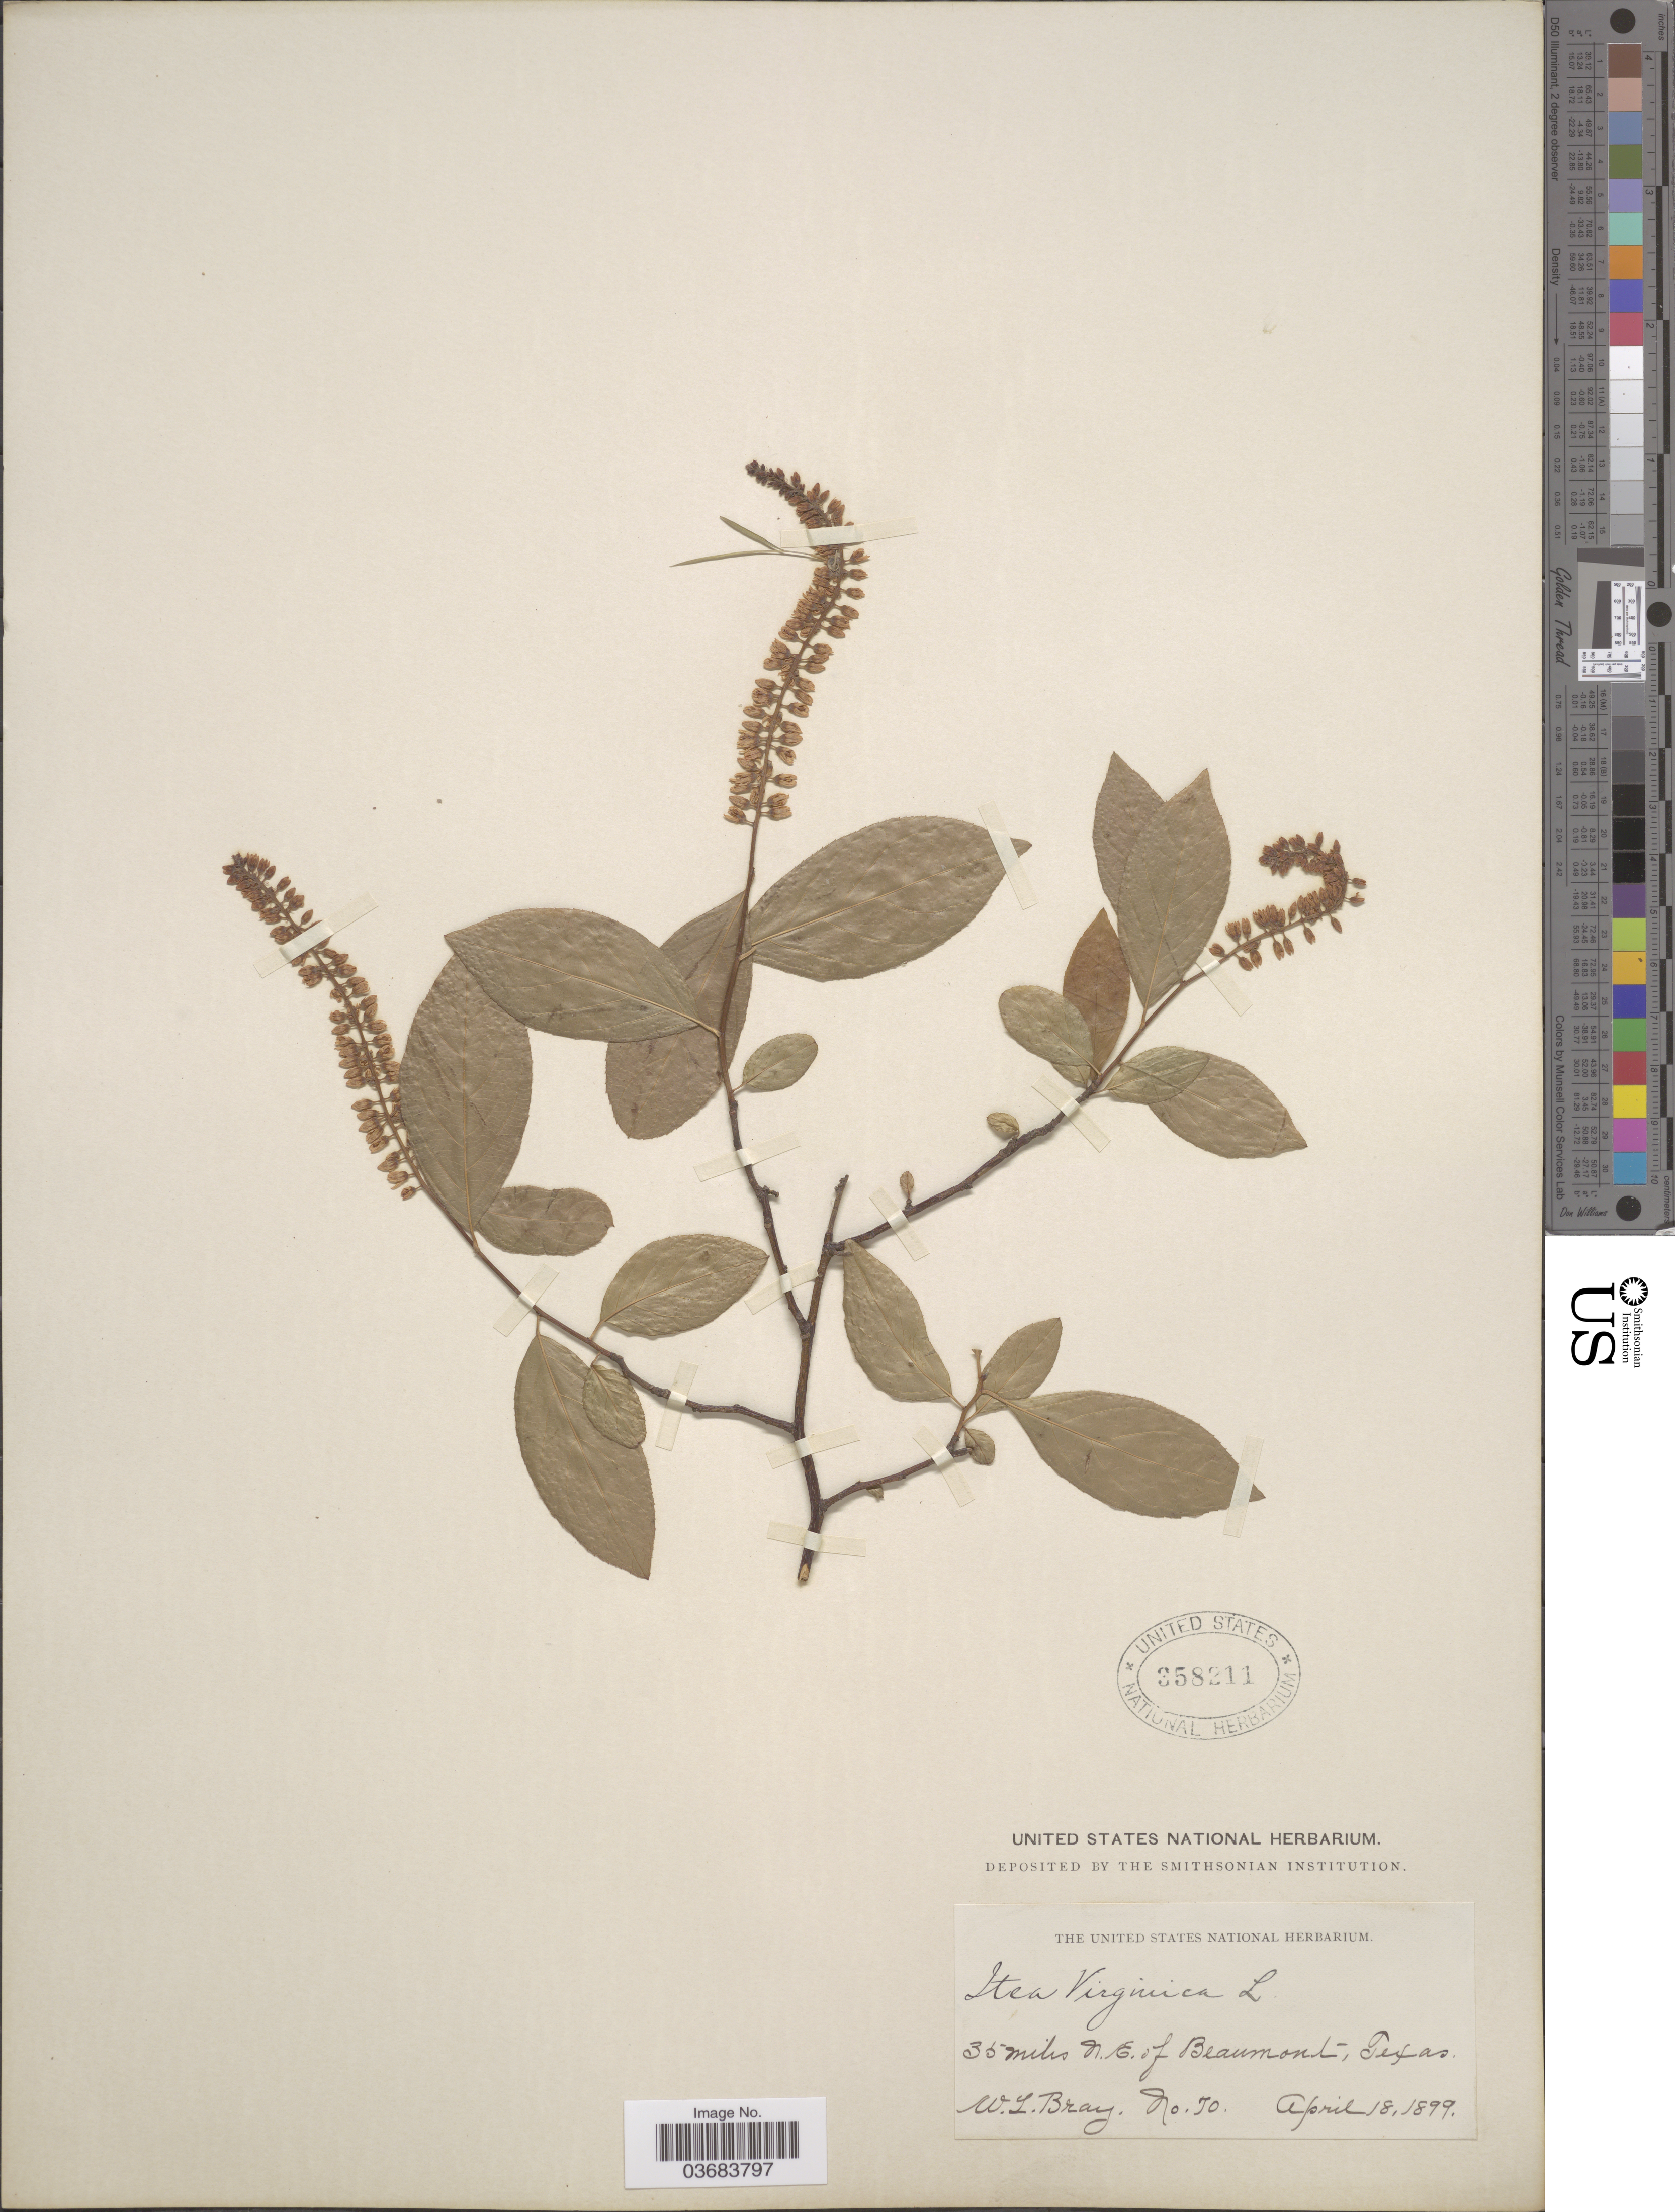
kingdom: Plantae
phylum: Tracheophyta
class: Magnoliopsida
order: Saxifragales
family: Iteaceae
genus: Itea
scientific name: Itea virginica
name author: L.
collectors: W. L. Bray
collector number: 70*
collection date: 1899-04-18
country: United States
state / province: Texas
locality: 35 miles N.E. of Beaumont.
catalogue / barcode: US 358211